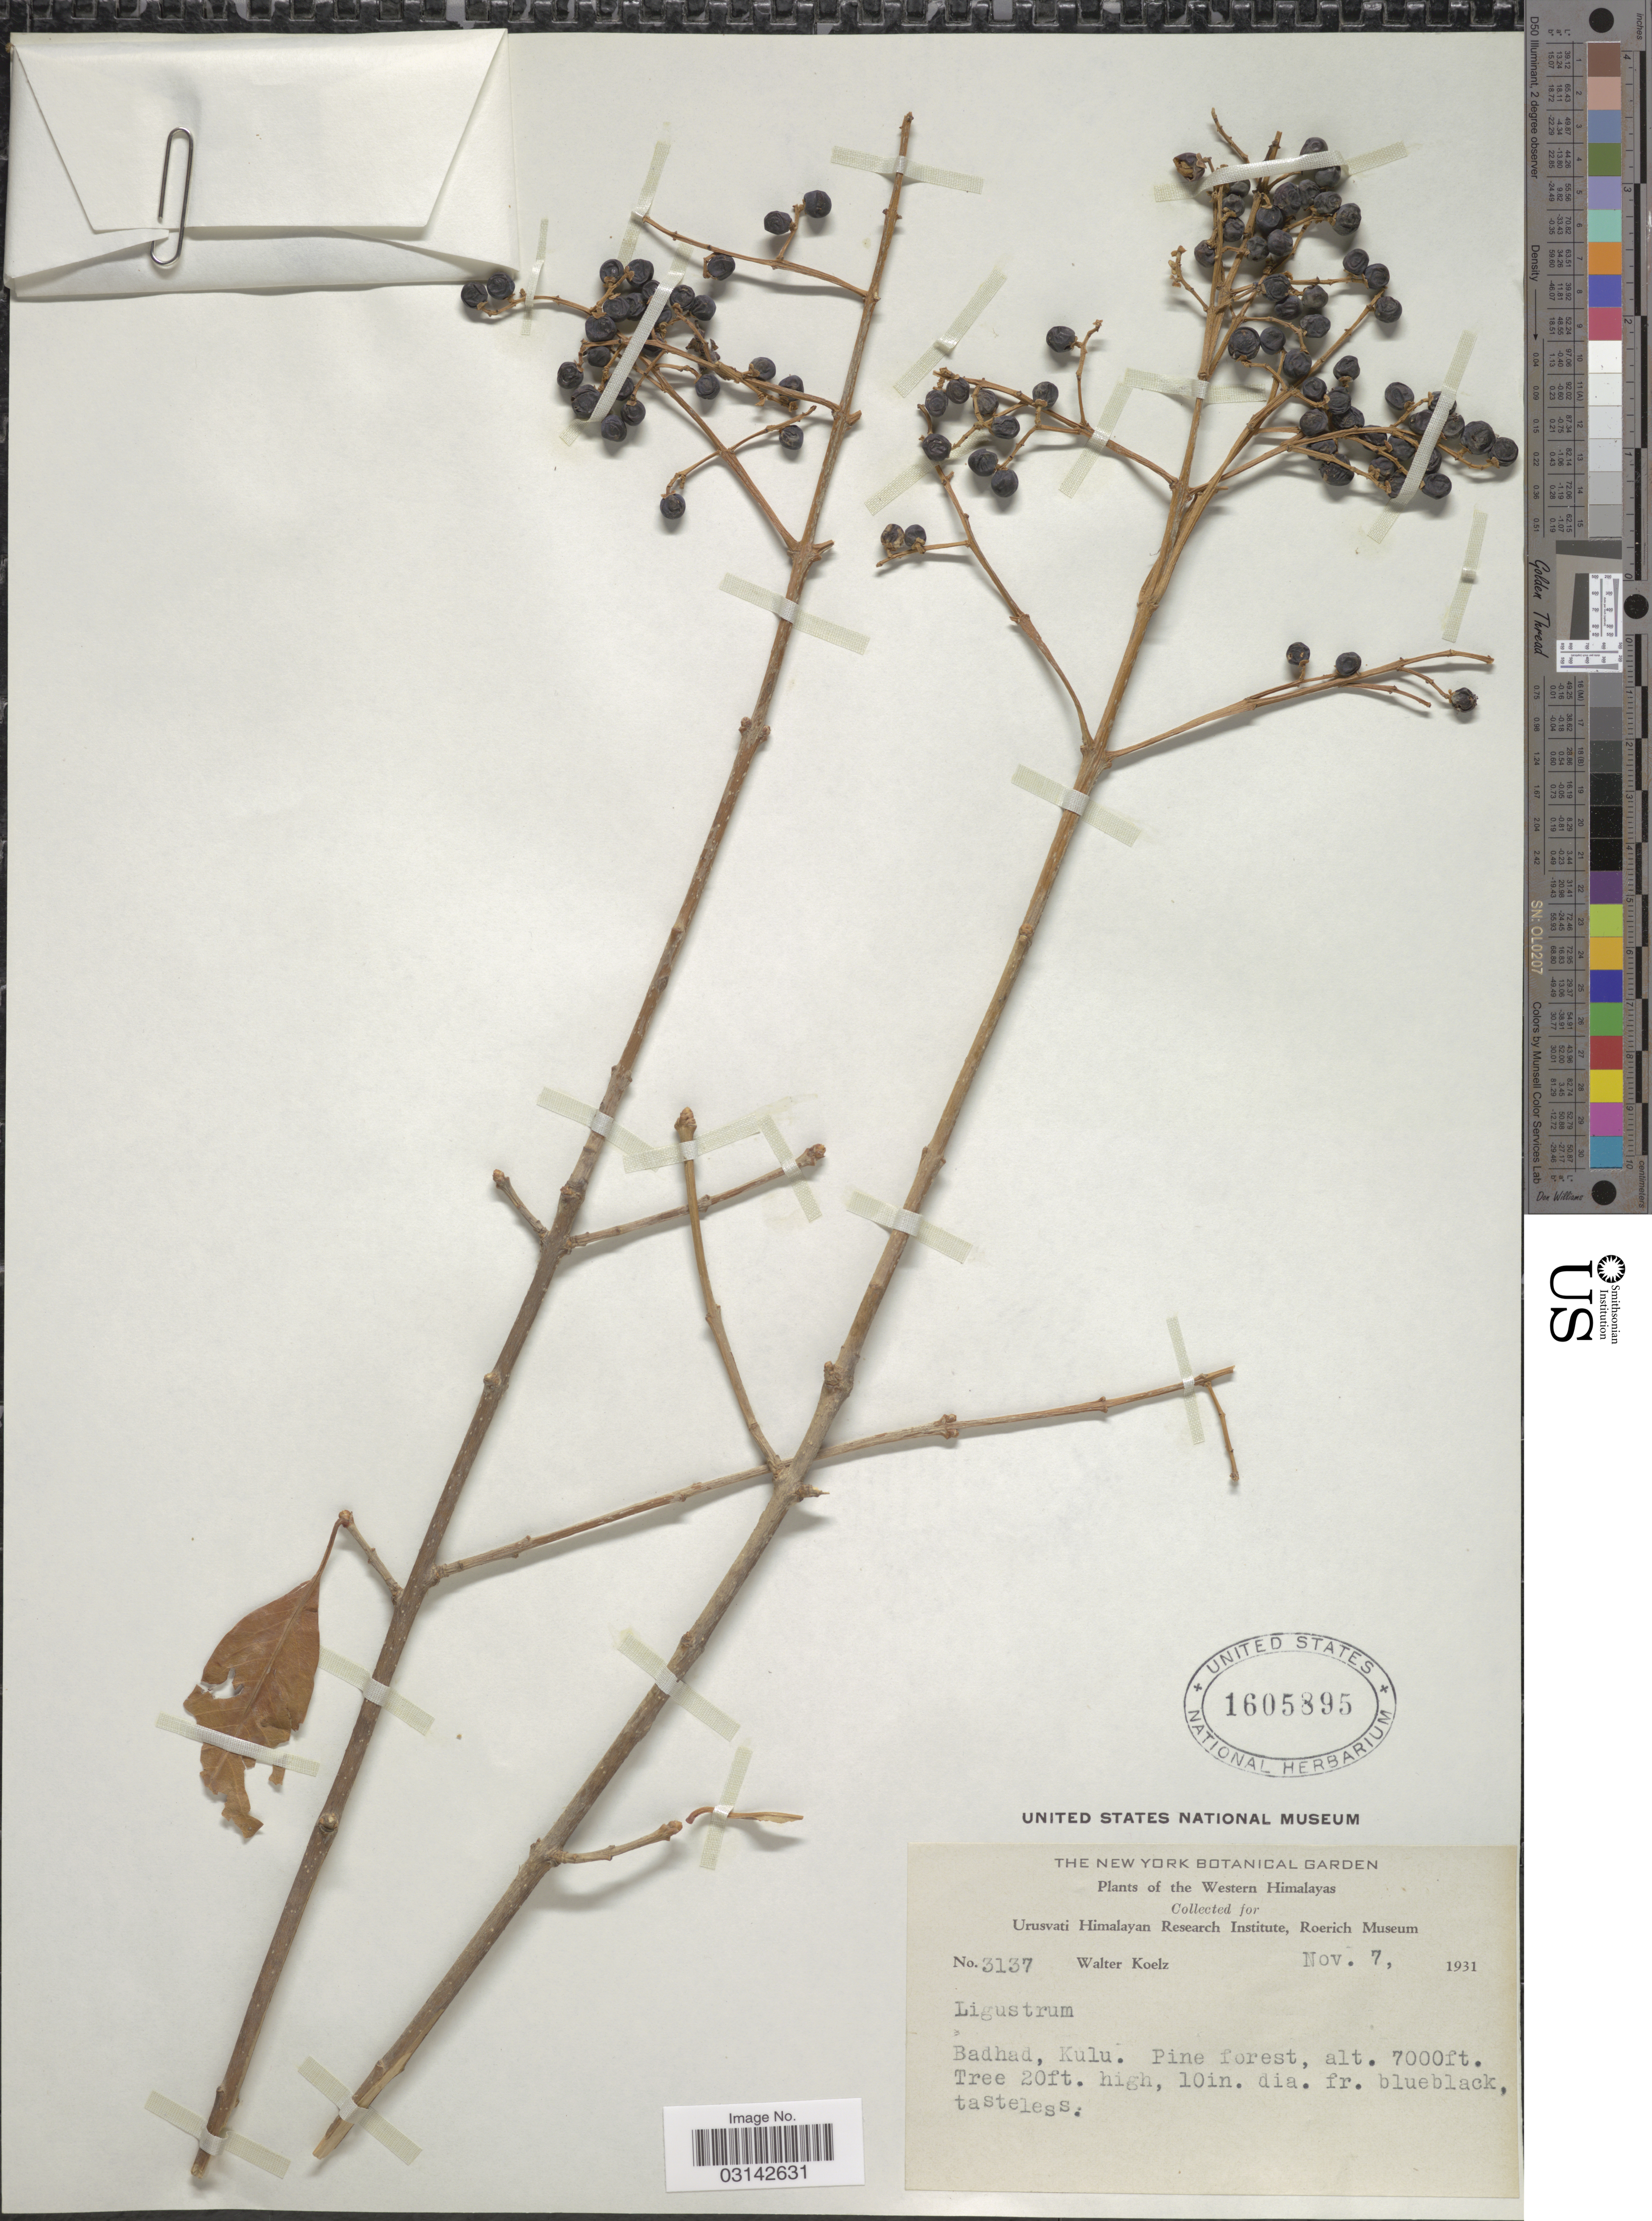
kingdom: Plantae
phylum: Tracheophyta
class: Magnoliopsida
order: Lamiales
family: Oleaceae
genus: Ligustrum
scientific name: Ligustrum sp.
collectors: W. N. Koelz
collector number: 3137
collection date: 1931-11-07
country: India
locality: Western Himalayas, Badhad, Kulu.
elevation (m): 2134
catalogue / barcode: US 1605895